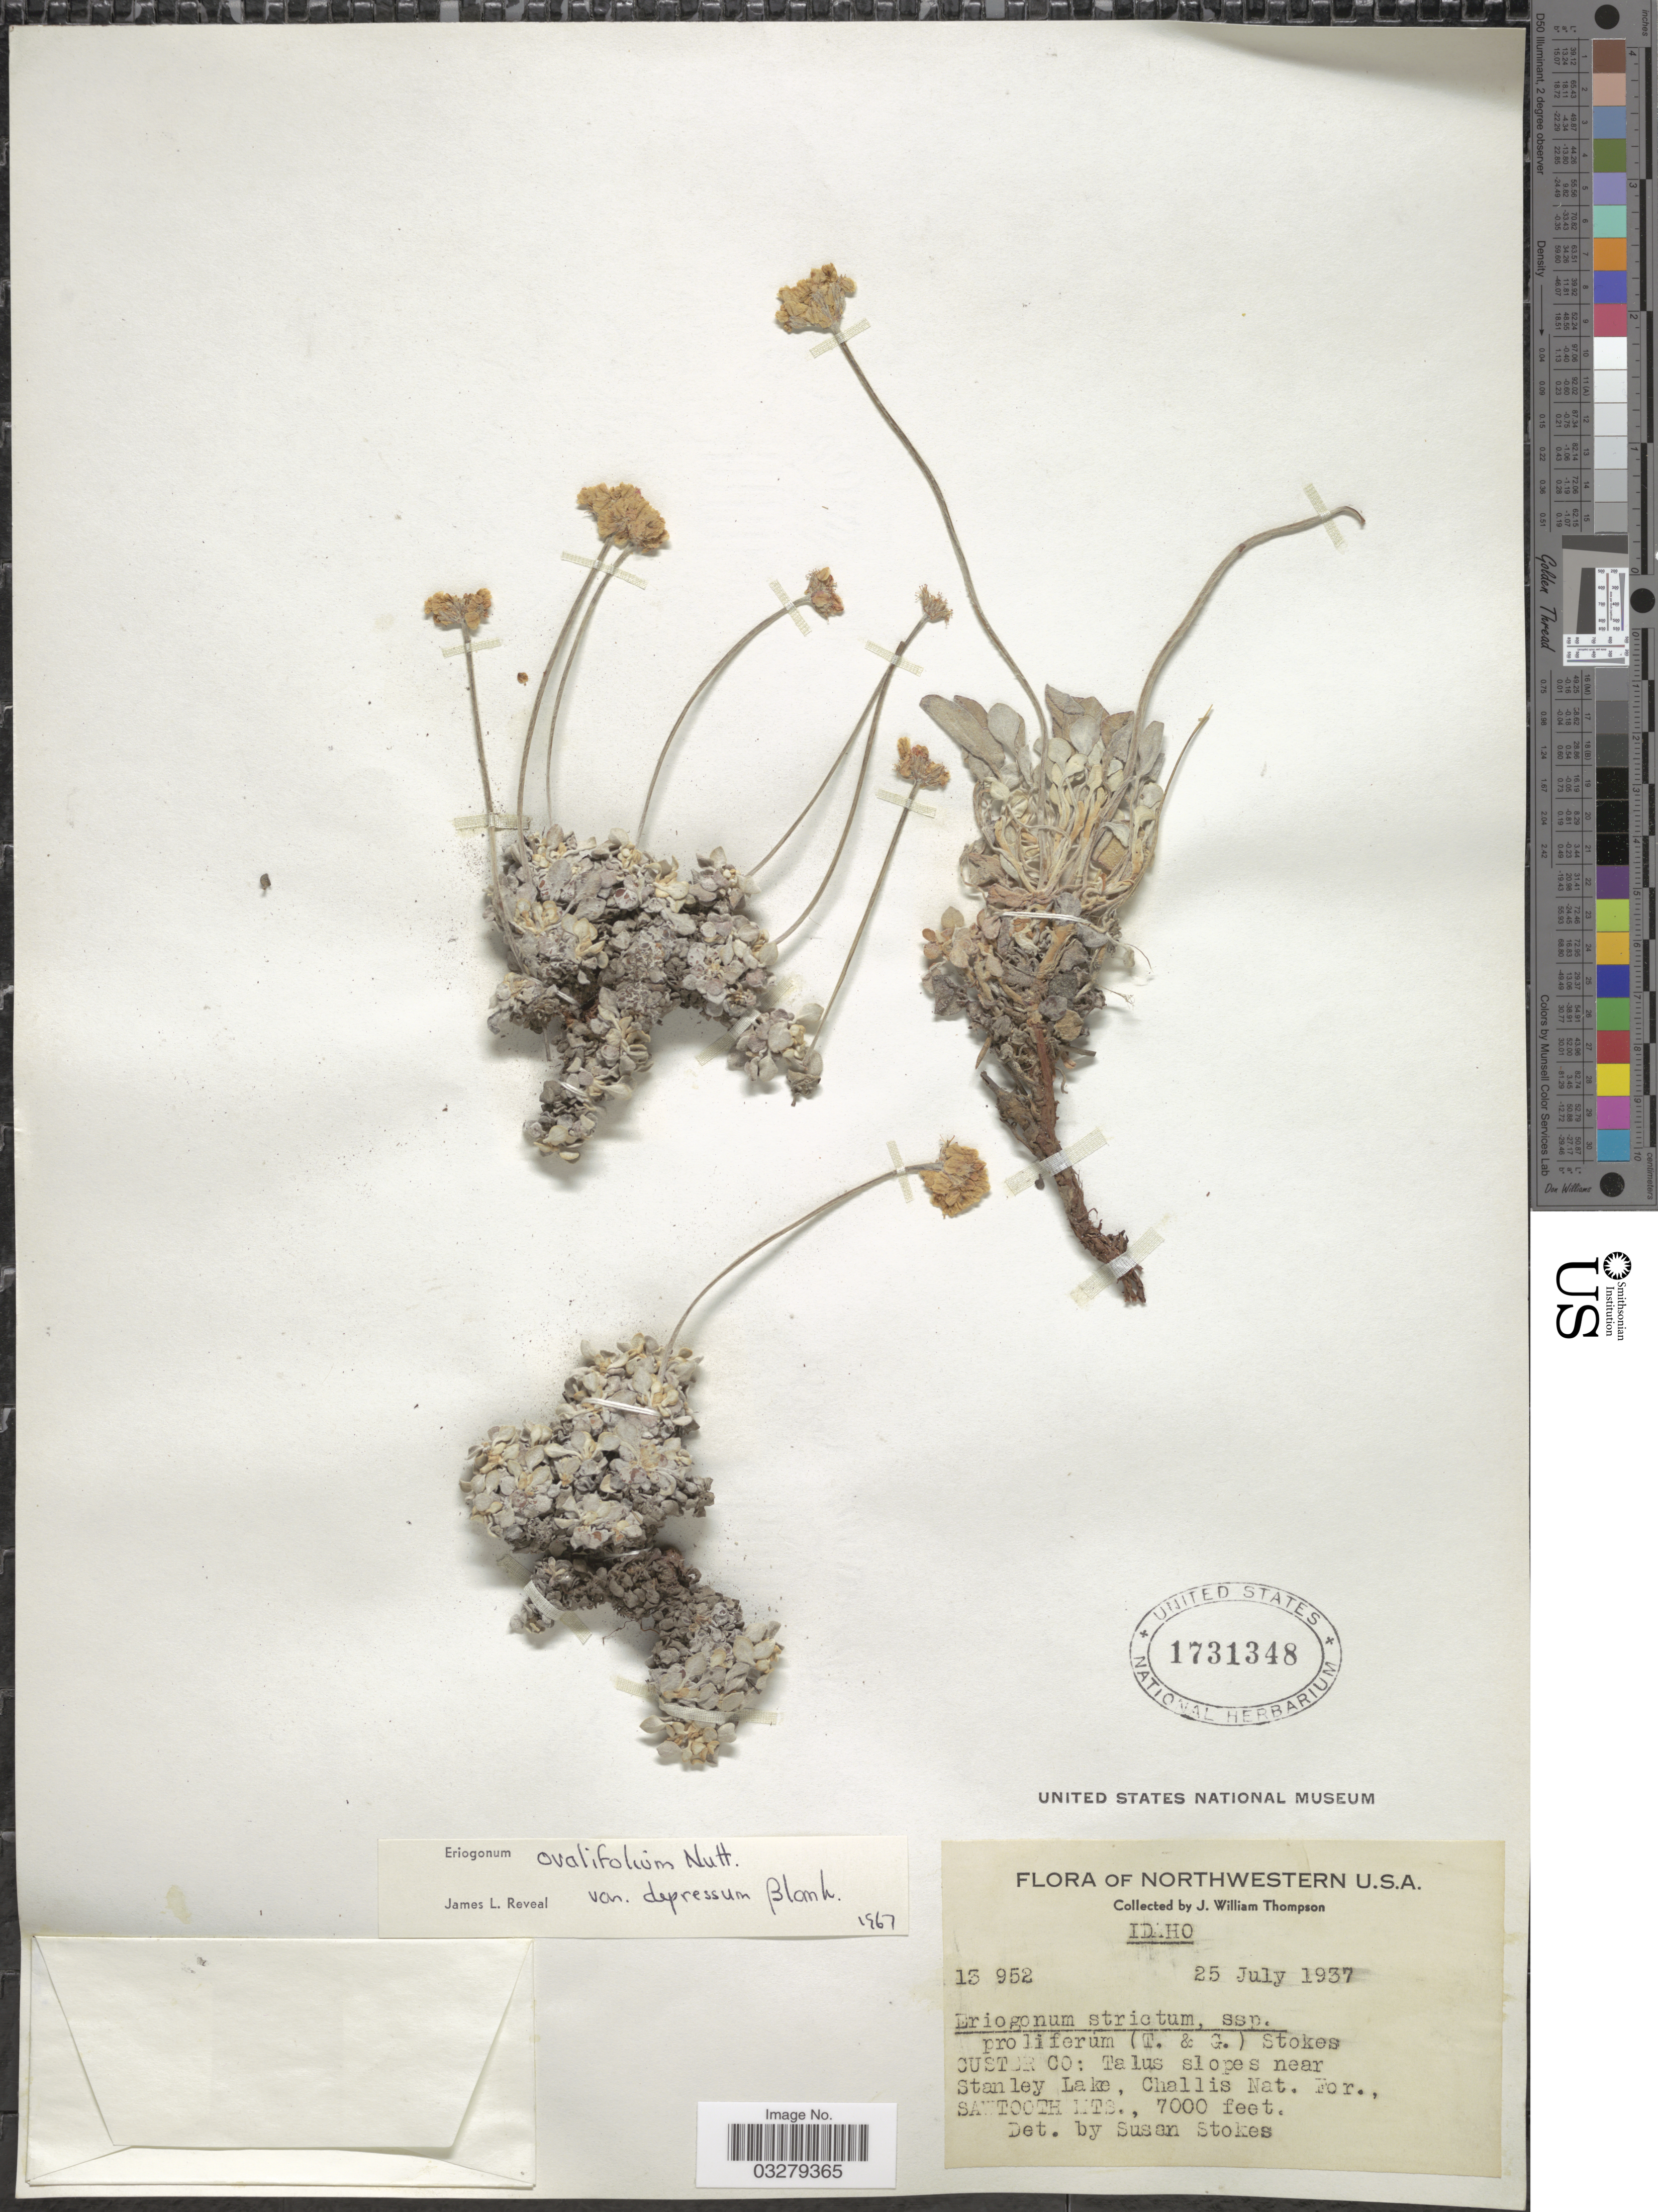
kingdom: Plantae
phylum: Tracheophyta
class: Magnoliopsida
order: Caryophyllales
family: Polygonaceae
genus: Eriogonum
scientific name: Eriogonum ovalifolium var. depressum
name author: Blank.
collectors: J. W. Thompson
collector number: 13952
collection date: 1937-07-25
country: United States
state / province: Idaho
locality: Northwestern, Custer Co: Talus slopes near Stanley Lake, Challis Nat. For., Sawtooth Mts.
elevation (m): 2134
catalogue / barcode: US 1731348